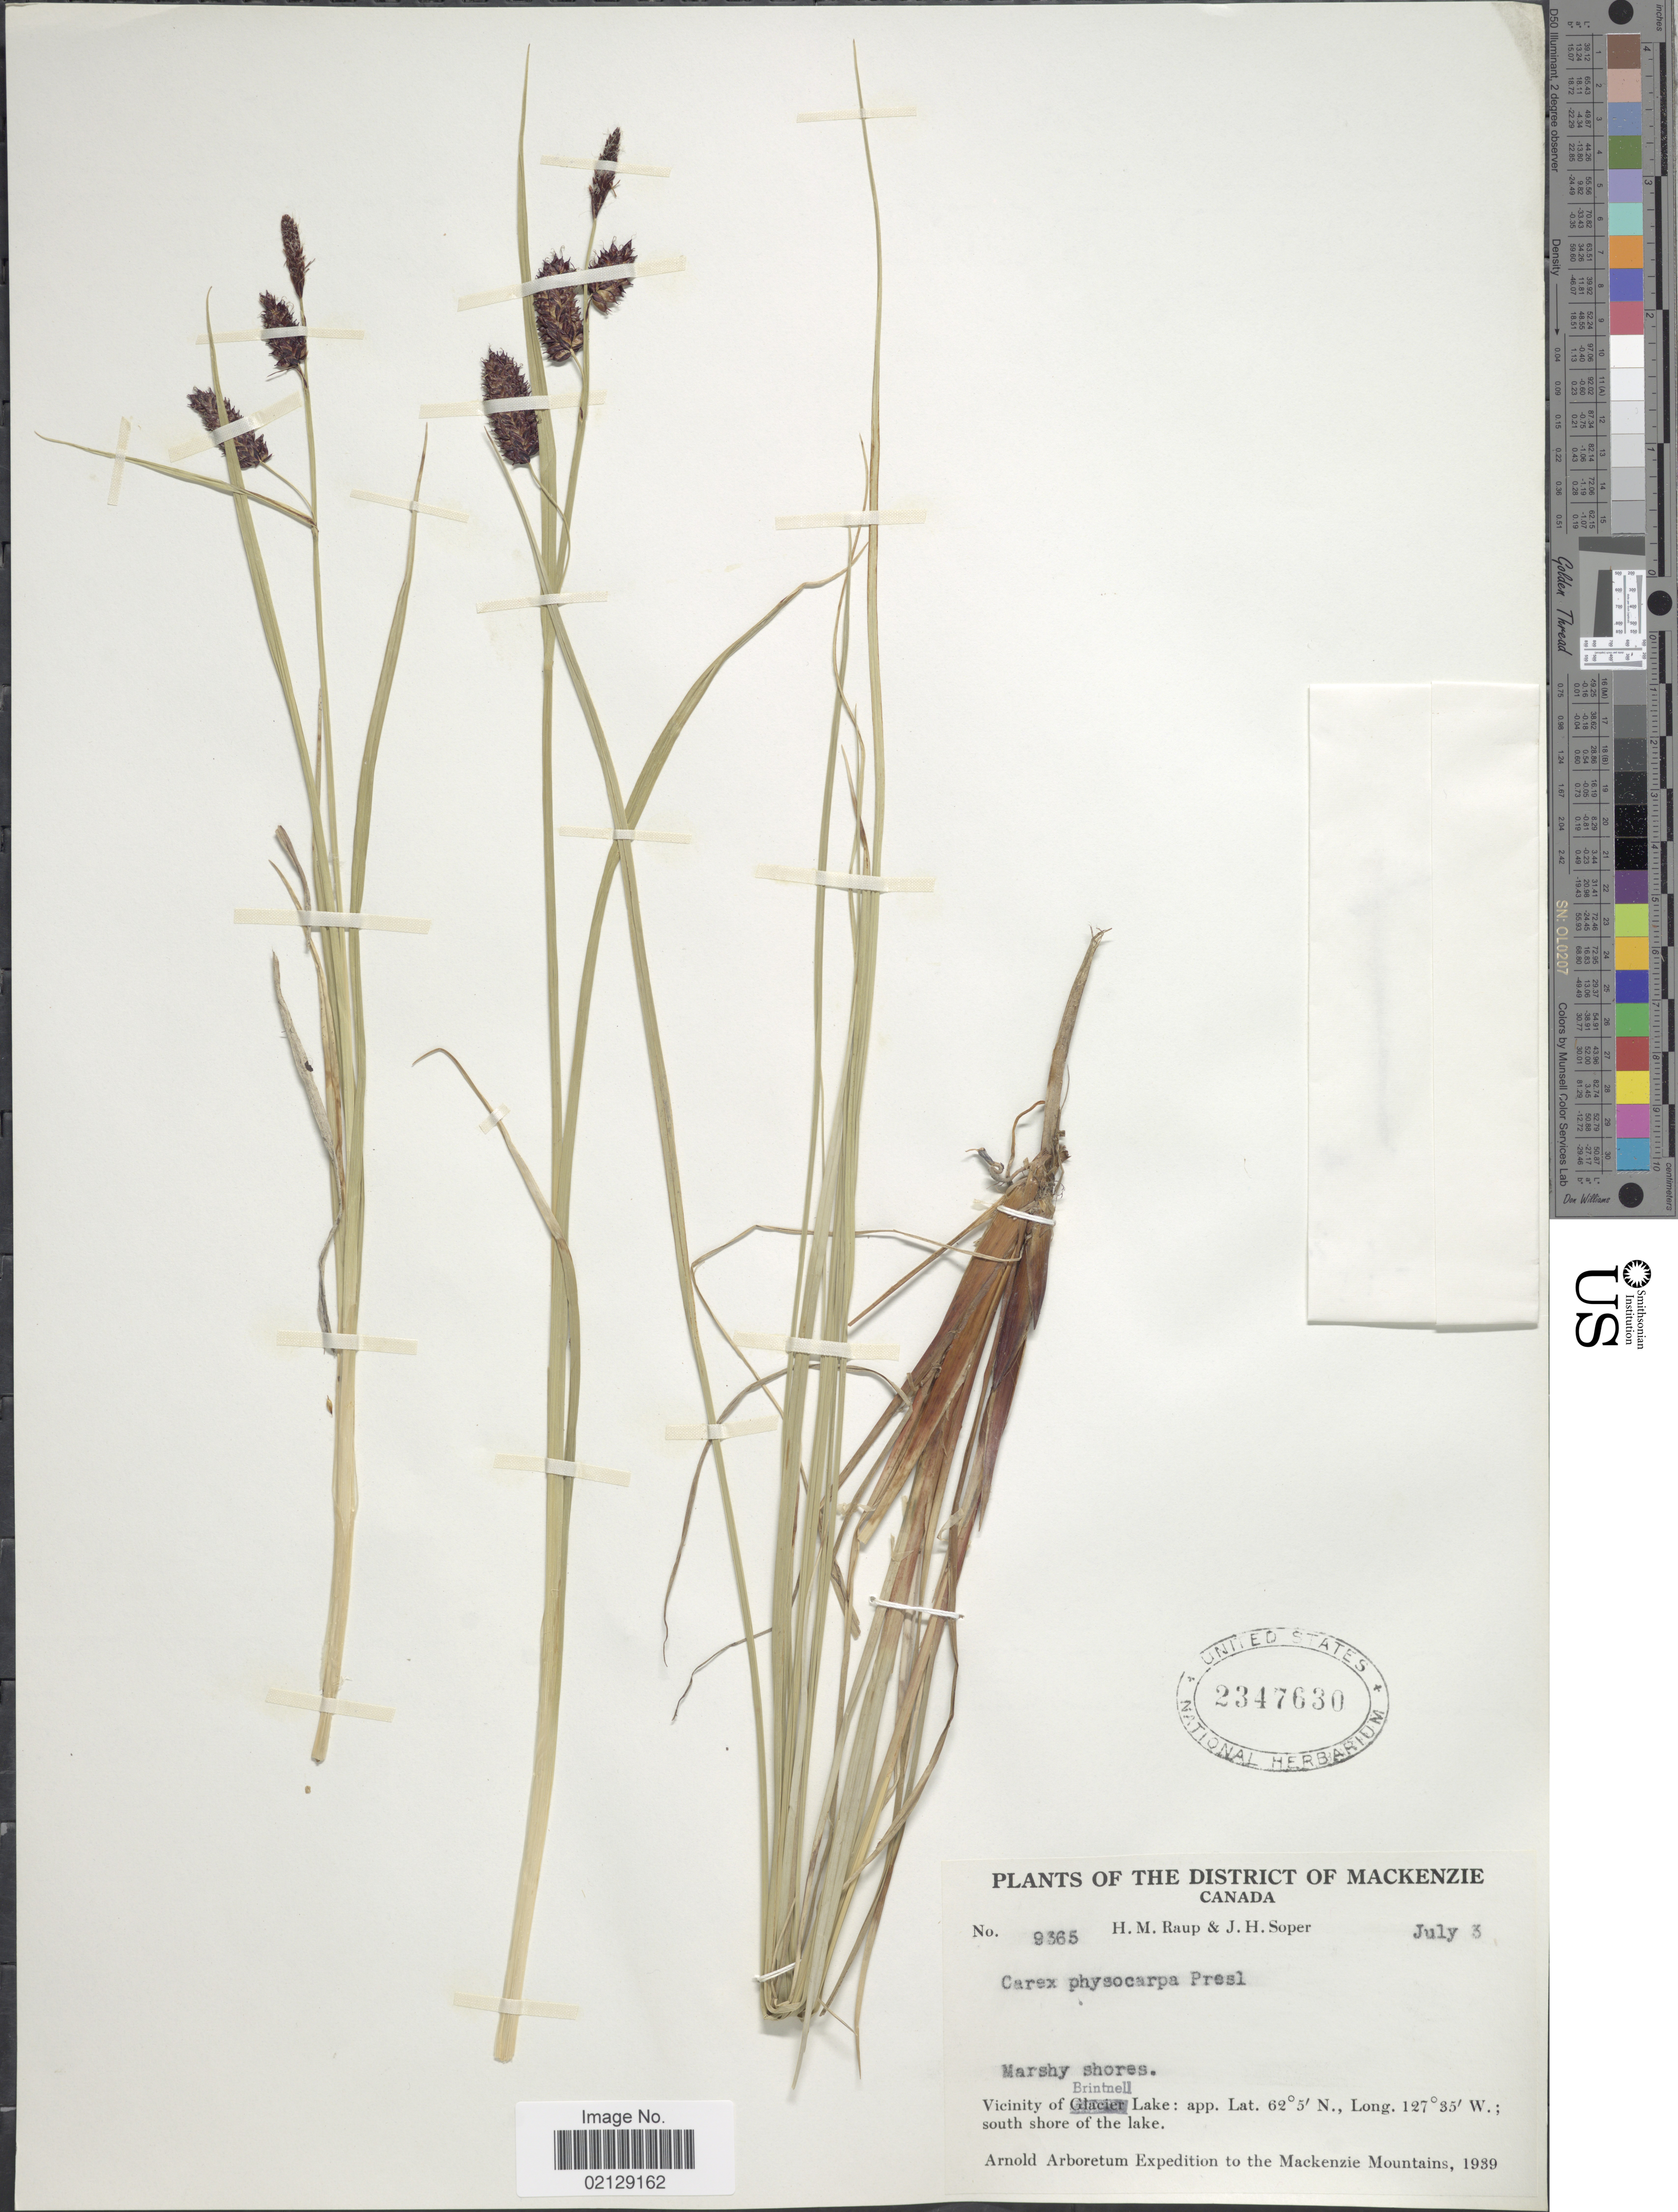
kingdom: Plantae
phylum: Tracheophyta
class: Liliopsida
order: Poales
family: Cyperaceae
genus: Carex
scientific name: Carex saxatilis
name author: L.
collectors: H. Raup & J. H. Soper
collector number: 9365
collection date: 1939-07-03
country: Canada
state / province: British Columbia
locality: The District of Mackenzie, Canada, Vicinity of Brintnell, south shore of the lake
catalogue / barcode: US 2347630